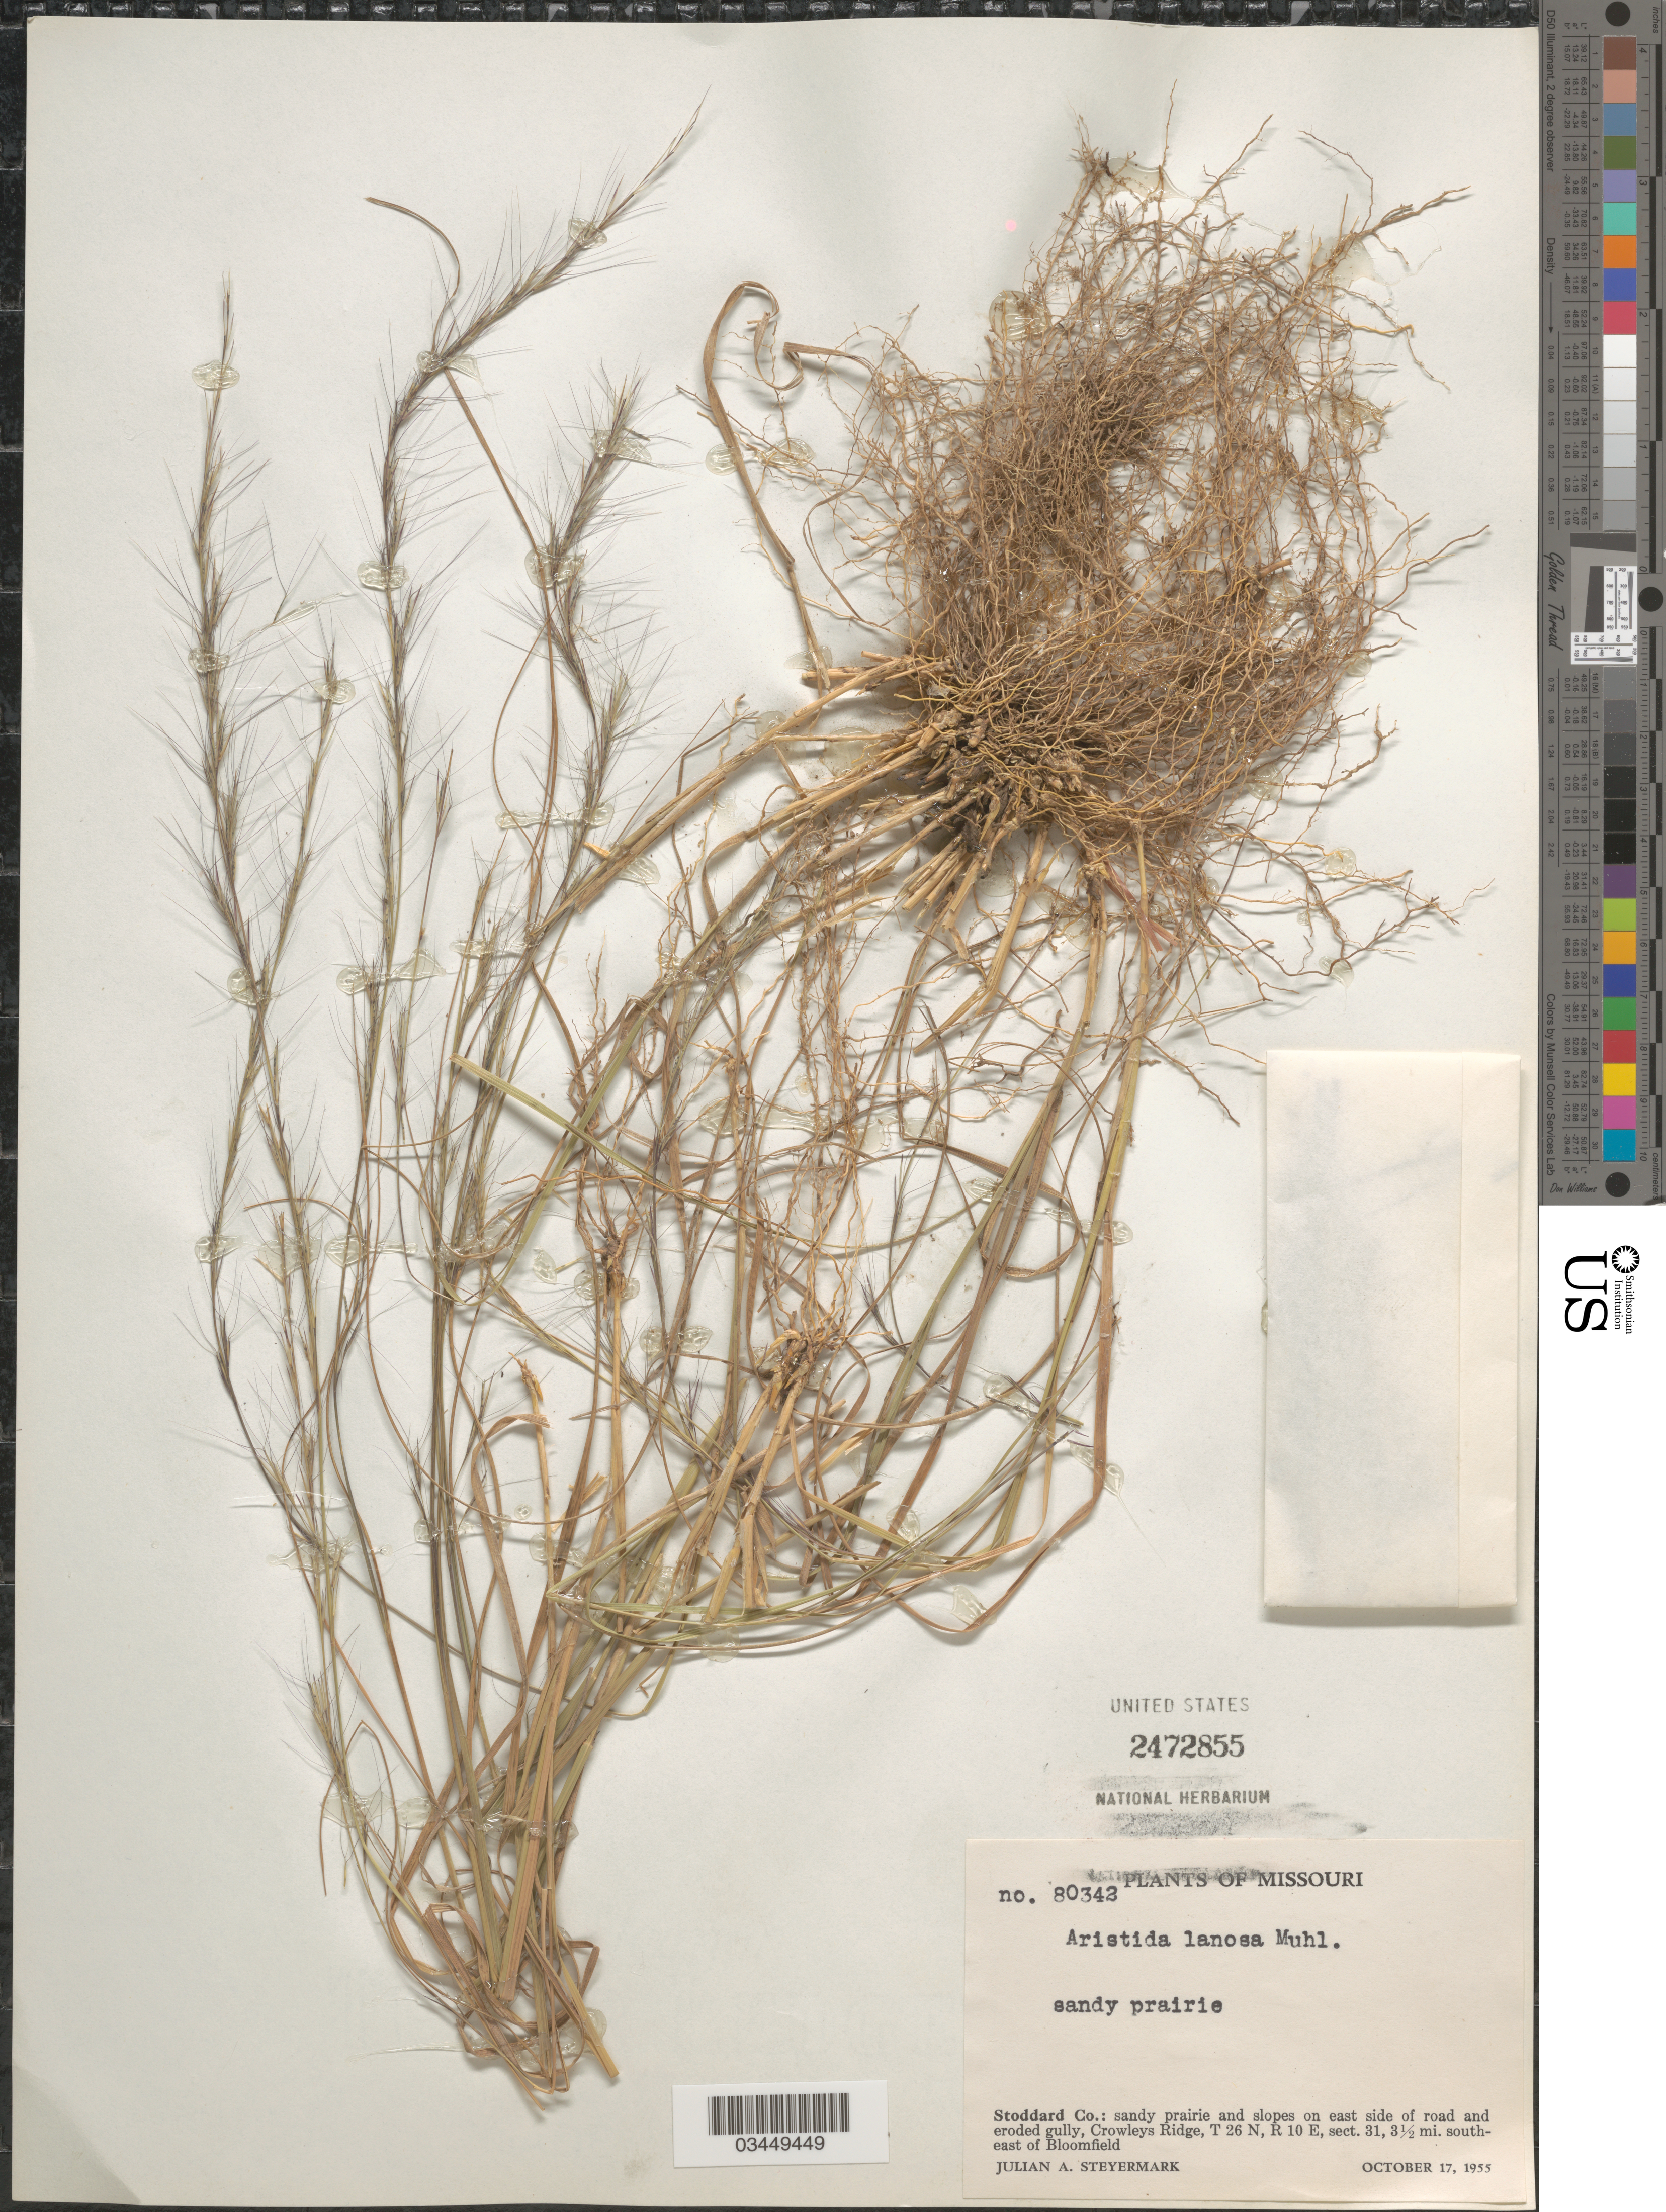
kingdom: Plantae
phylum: Tracheophyta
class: Liliopsida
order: Poales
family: Poaceae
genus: Aristida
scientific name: Aristida lanosa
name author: Muhl.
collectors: J. Steyermark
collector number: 80342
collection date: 1955-10-17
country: United States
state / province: Missouri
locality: Sandy prairie. Stoddard Co.: sandy prairie and slopes on east side of road and eroded gully, Crowleys Ridge, T 26 N, R 10 E, sect. 31, 3½ mi. south-east of Bloomfield.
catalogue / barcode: US 2472855